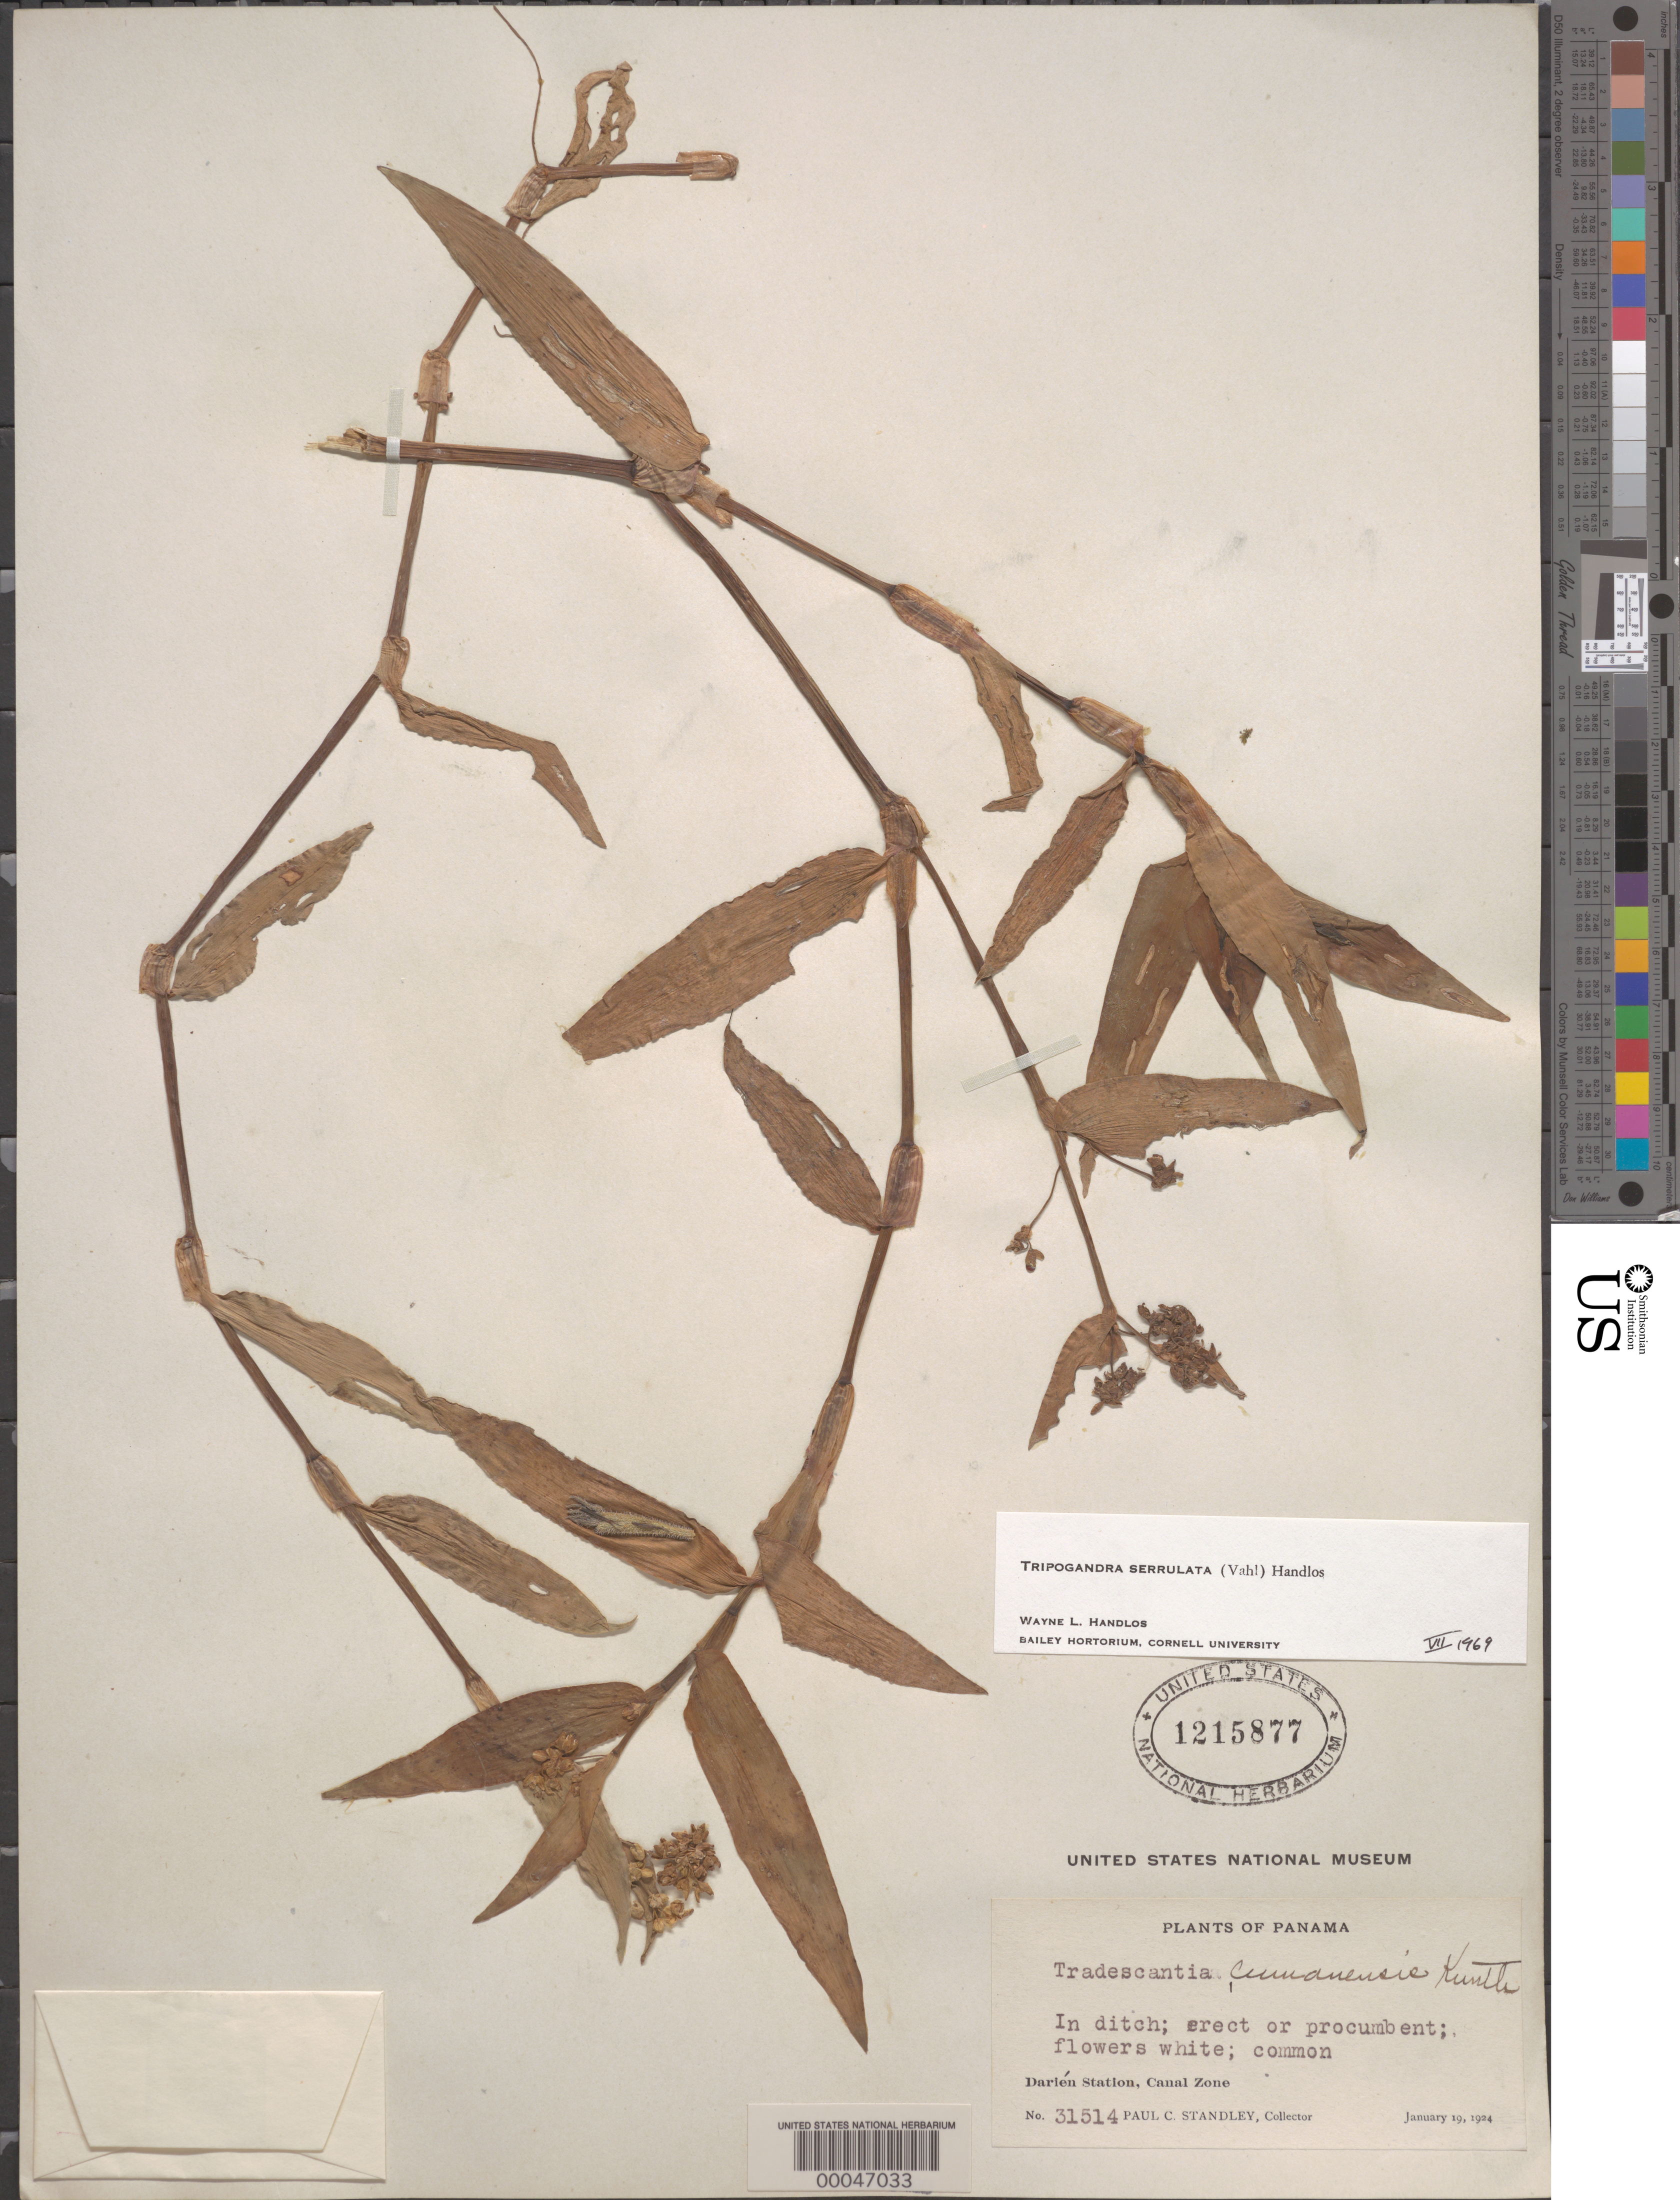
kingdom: Plantae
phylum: Tracheophyta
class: Liliopsida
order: Commelinales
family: Commelinaceae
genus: Tripogandra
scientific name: Tripogandra serrulata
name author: (Vahl) Handlos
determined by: Handlos, W. L.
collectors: P. C. Standley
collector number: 31514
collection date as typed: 19 Jan 1924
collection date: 1924-01-19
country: Panama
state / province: Colón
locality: Darien Station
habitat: Ditch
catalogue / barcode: US 1215877